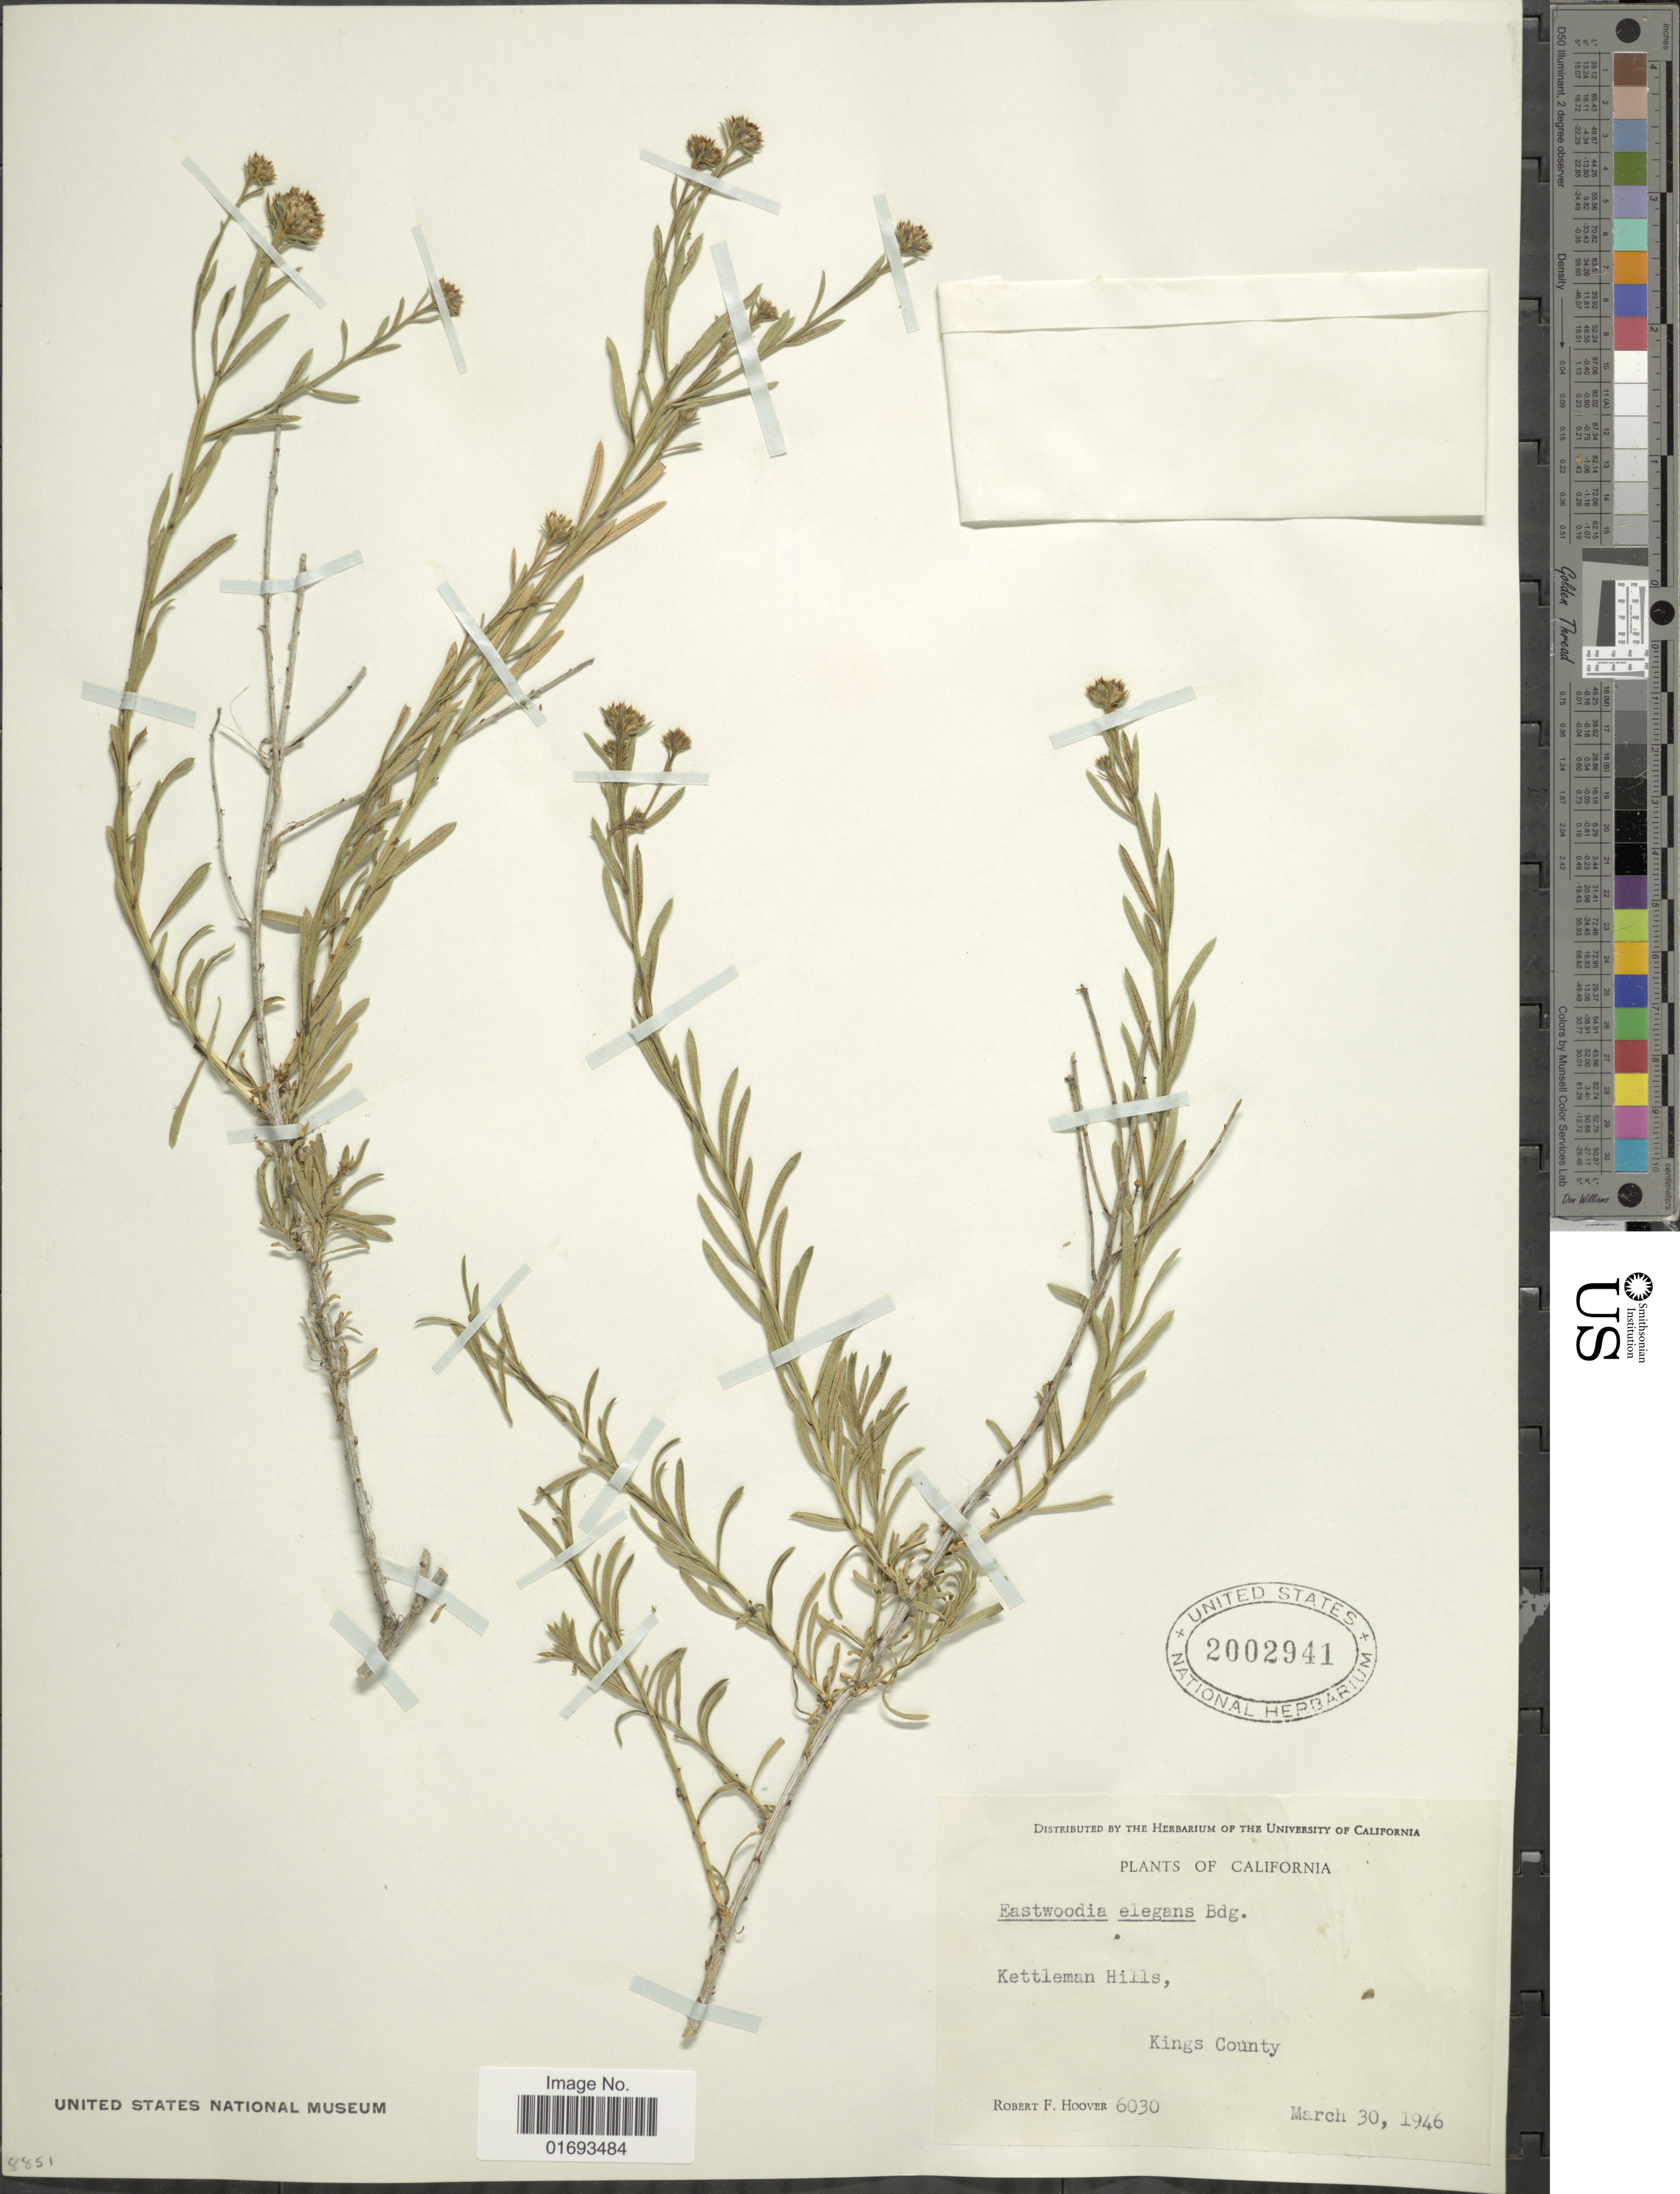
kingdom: Plantae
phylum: Tracheophyta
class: Magnoliopsida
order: Asterales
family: Asteraceae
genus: Eastwoodia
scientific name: Eastwoodia elegans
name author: Brandegee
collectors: R. F. Hoover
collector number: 6030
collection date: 1946-03-30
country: United States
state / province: California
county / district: Kings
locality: Kettleman Hills, Kings County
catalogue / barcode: US 2002941